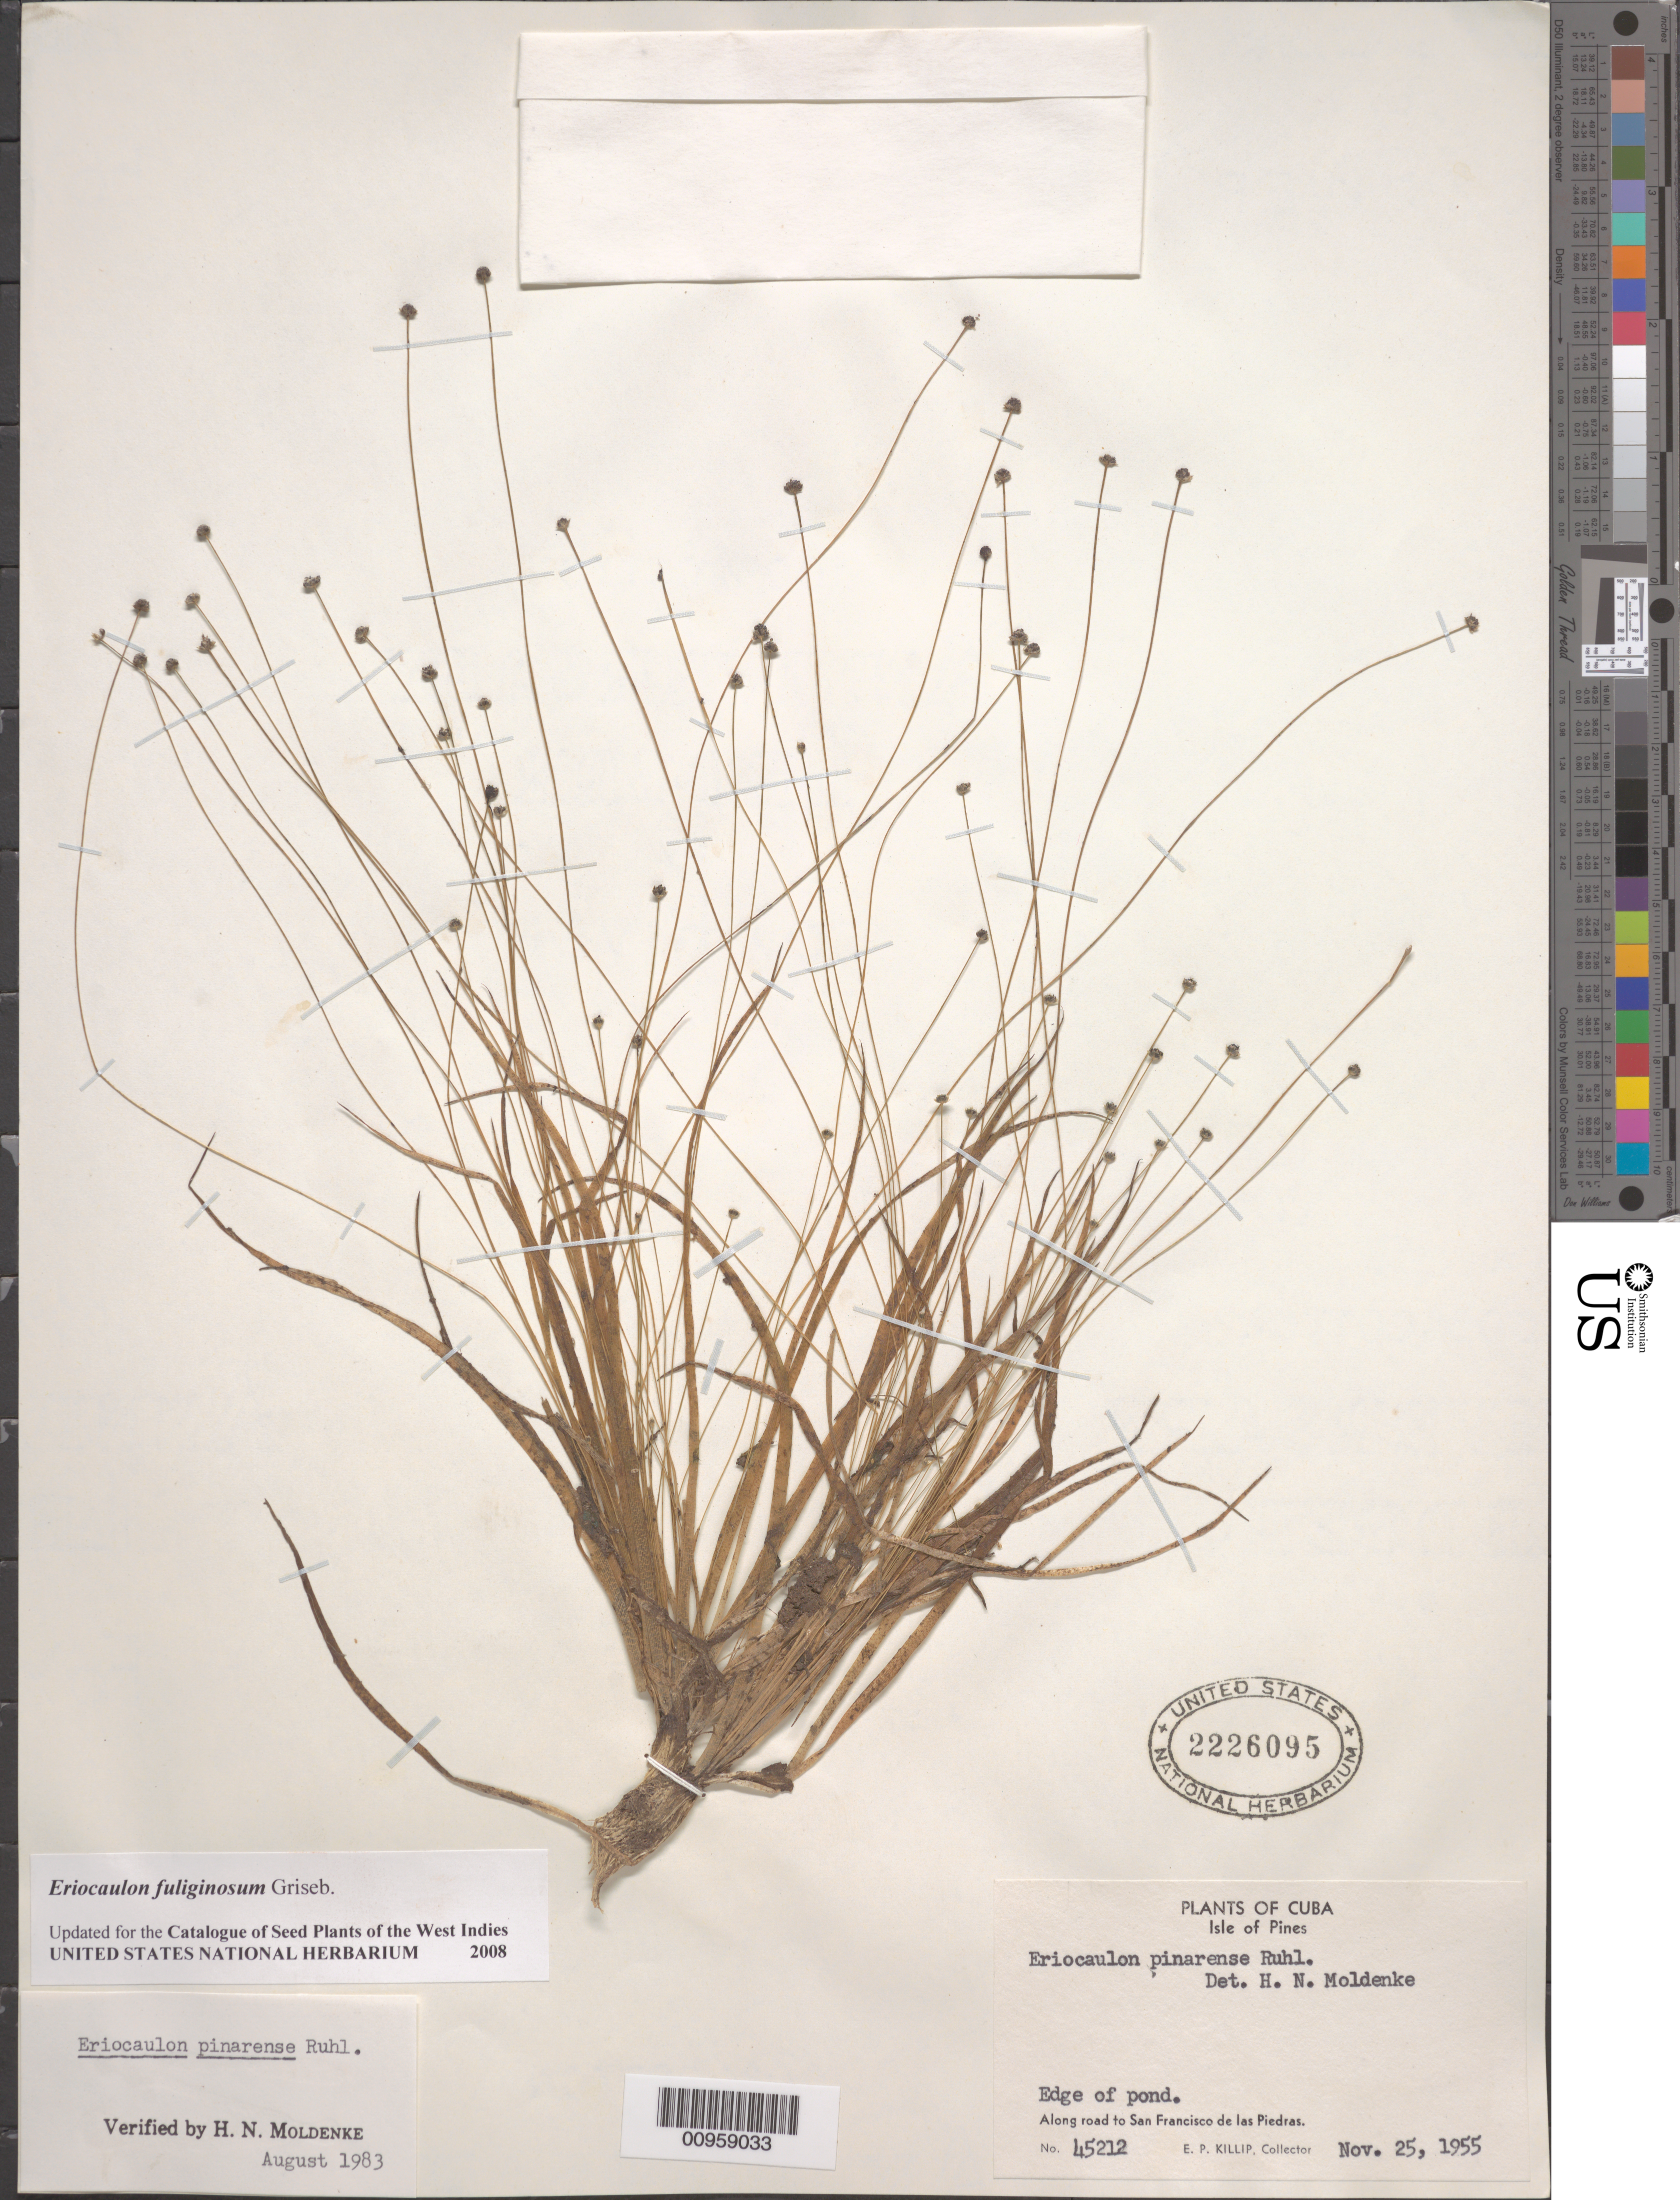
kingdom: Plantae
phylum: Tracheophyta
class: Liliopsida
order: Poales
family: Eriocaulaceae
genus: Eriocaulon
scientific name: Eriocaulon fuliginosum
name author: C. Wright ex Griseb.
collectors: E. P. Killip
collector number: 45212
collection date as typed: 25 Nov 1955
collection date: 1955-11-25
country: Cuba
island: Isla de la Juventud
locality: Isle of Pines, Along road to San Francisco de las Piedras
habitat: Edge of pond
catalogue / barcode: US 2226095